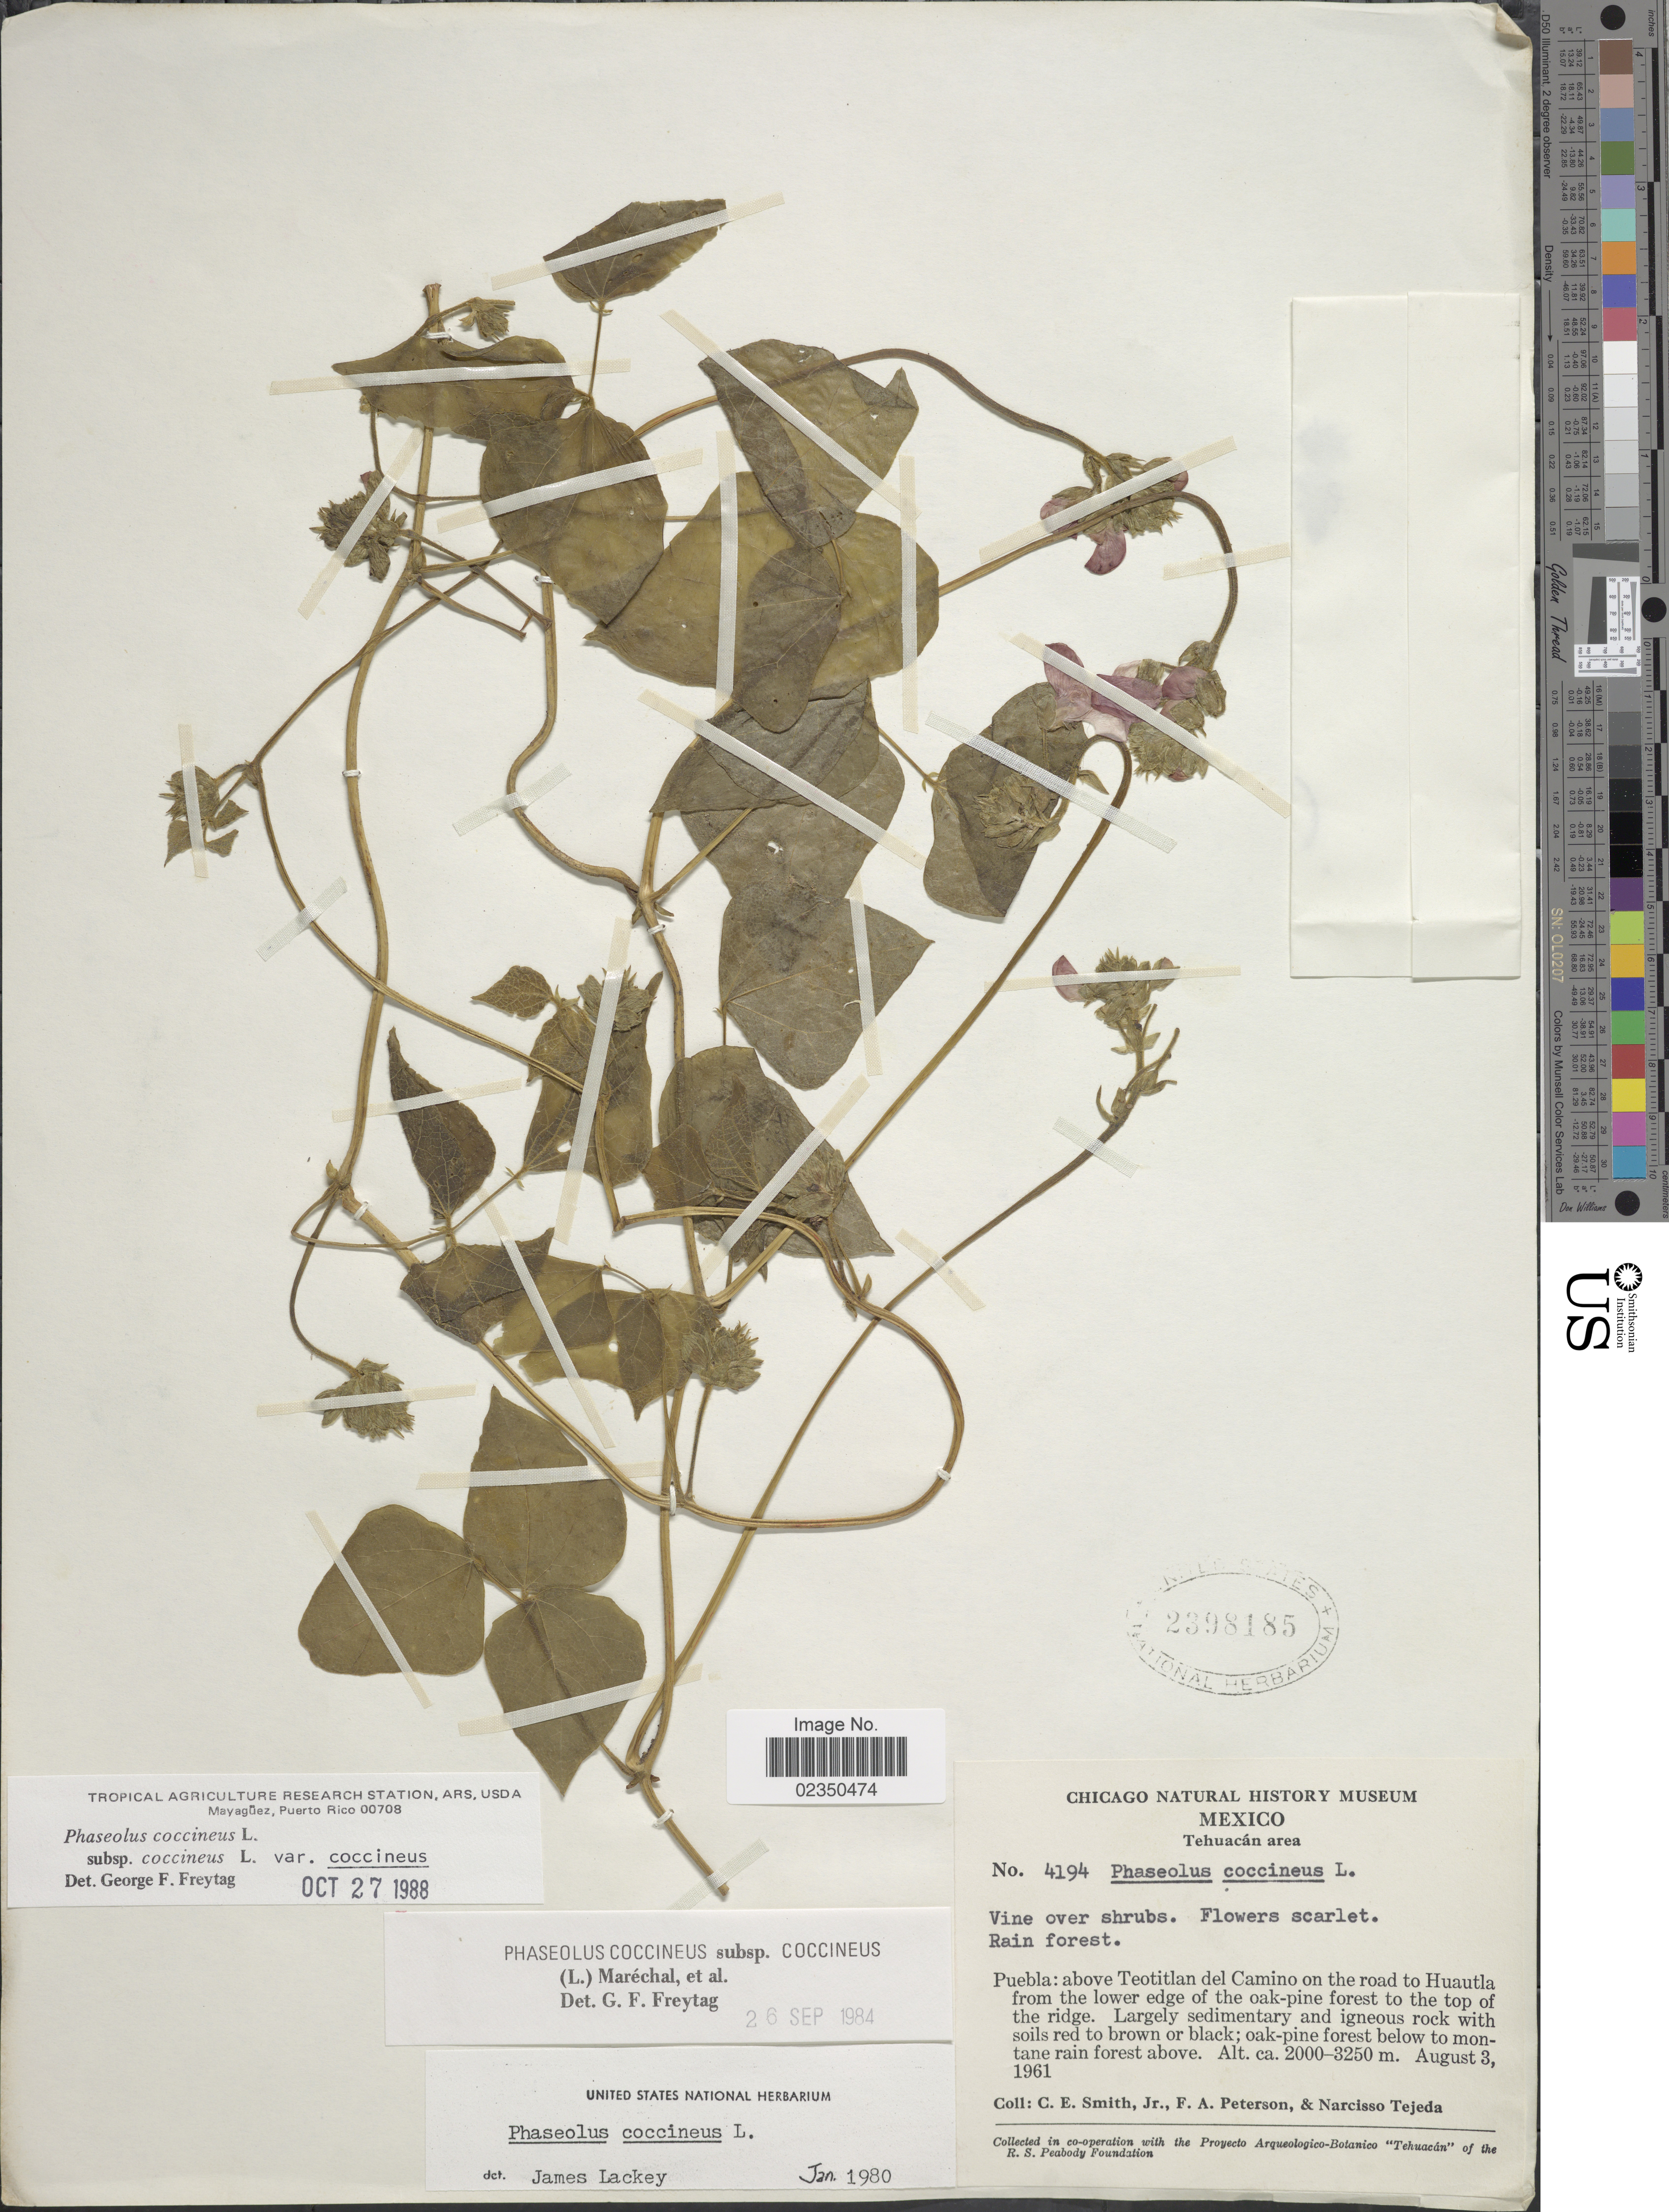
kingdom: Plantae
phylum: Tracheophyta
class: Magnoliopsida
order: Fabales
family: Fabaceae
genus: Phaseolus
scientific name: Phaseolus coccineus var. coccineus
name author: L.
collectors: C. E. Smith Jr., F. A. Peterson & N. Tejeda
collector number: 4194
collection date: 1961-08-03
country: Mexico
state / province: Puebla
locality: Tehuacan area [unsure placement], Above Teotitlan del Camino on the road to Huautla from the lower edge of the oak-pine forest to the top of the ridge.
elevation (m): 2000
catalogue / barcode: US 2398185